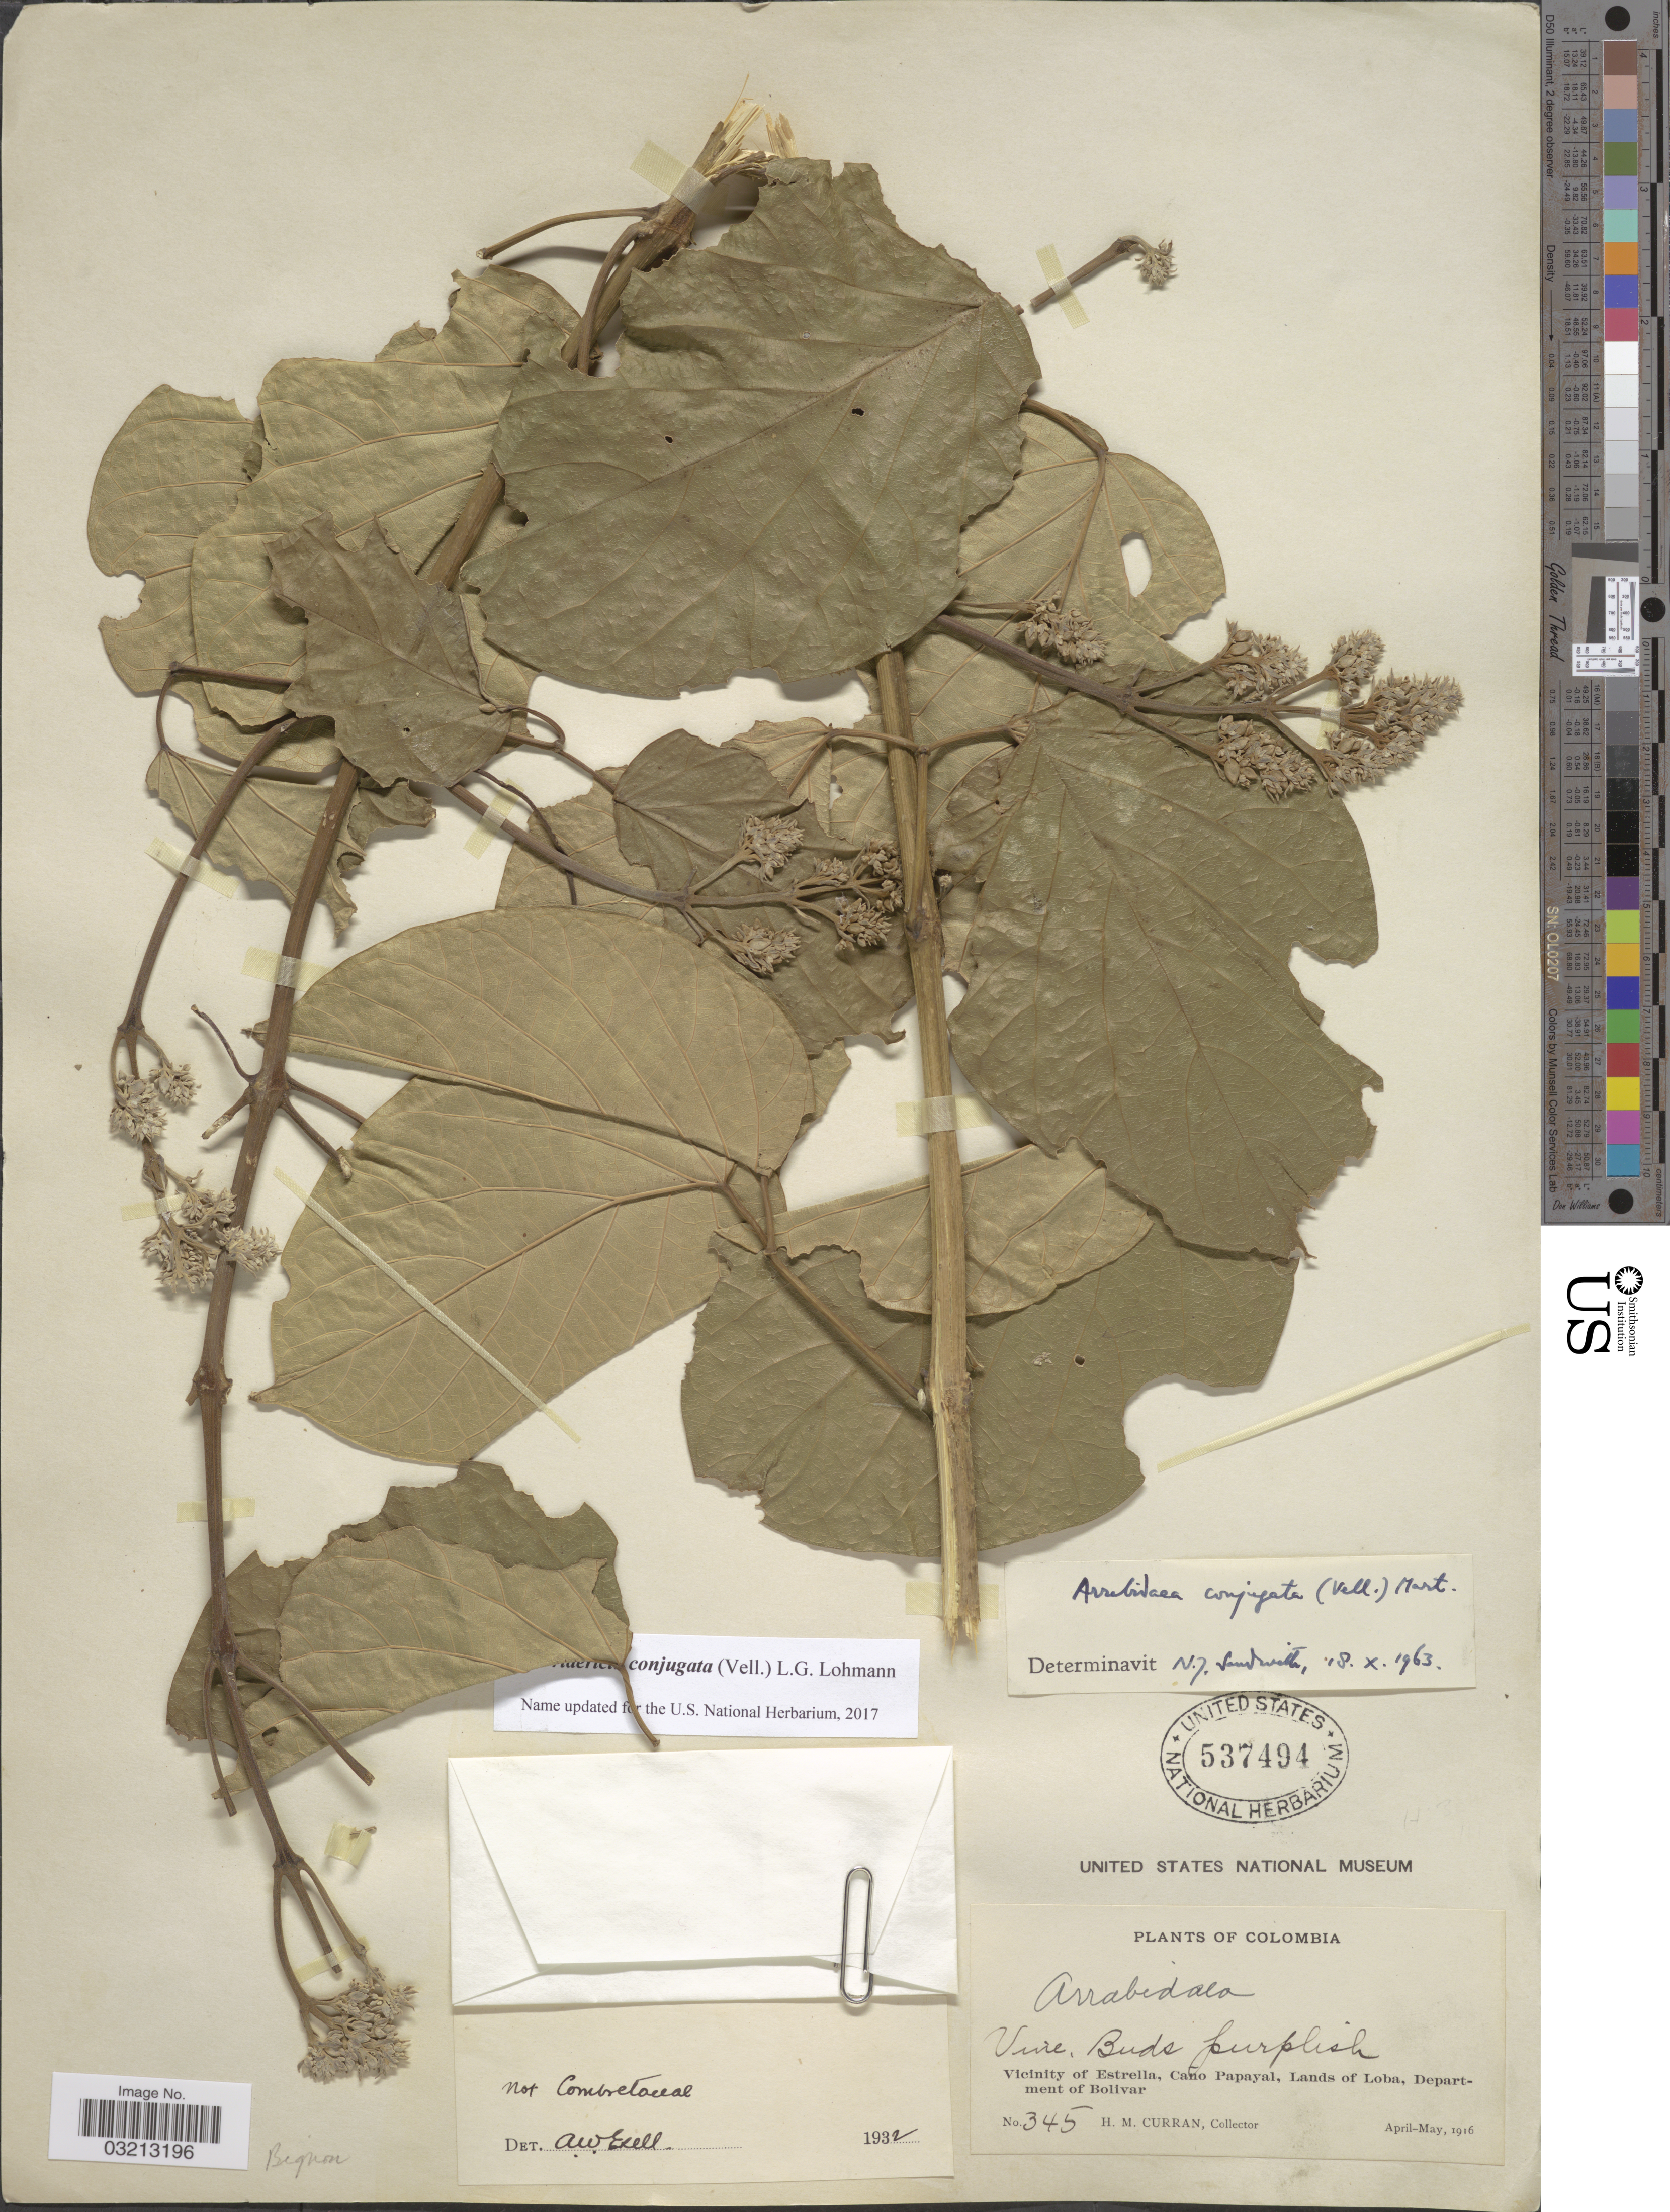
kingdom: Plantae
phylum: Tracheophyta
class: Magnoliopsida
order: Lamiales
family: Bignoniaceae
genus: Fridericia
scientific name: Fridericia conjugata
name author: (Vell.) L.G. Lohmann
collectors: H. M. Curran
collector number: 345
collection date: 1916-04/1916-05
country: Colombia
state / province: Bolívar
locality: Vicinity of Estrella, Caño Papayal, Lands of Loba, Department of Bolivar.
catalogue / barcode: US 537494